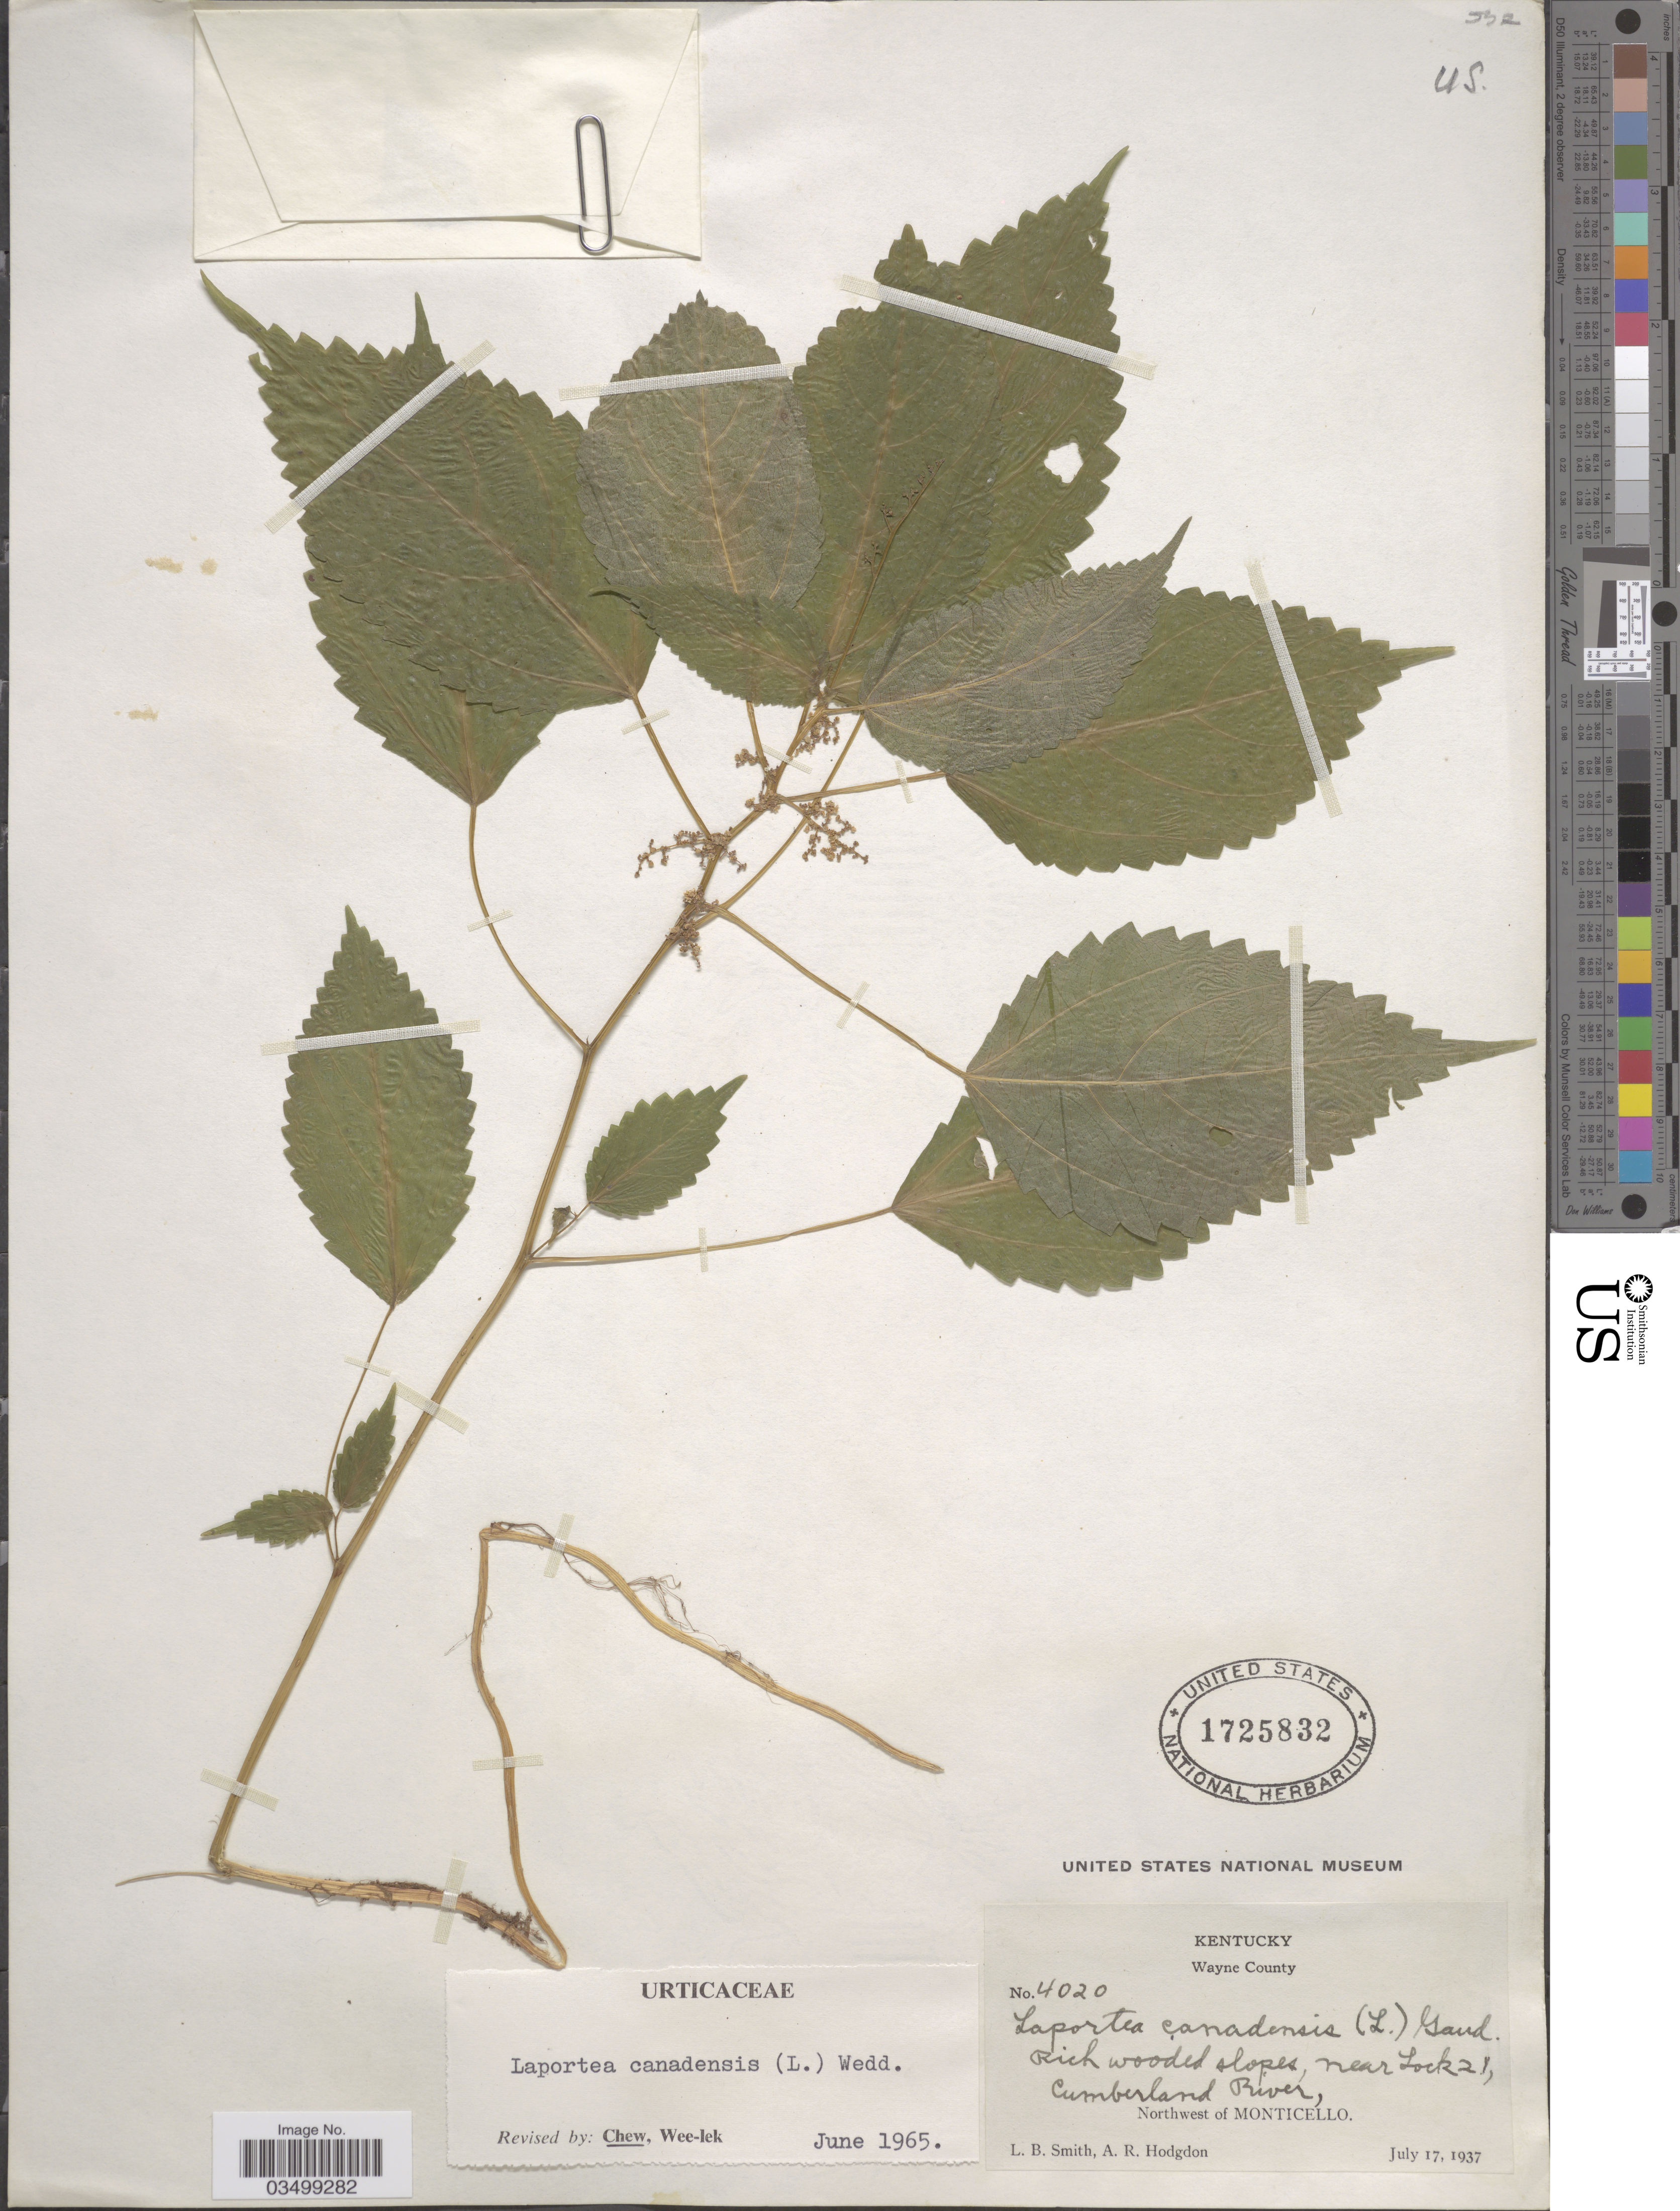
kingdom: Plantae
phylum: Tracheophyta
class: Magnoliopsida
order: Rosales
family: Urticaceae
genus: Laportea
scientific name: Laportea canadensis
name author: (L.) Wedd.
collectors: L. Smith & A. Hodgon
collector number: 4020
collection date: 1937-07-17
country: United States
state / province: Kentucky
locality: Wayne County. Rich wooded slopes, near Lock 21, Cumberland River, Northwest of Monticello.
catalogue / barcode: US 1725832